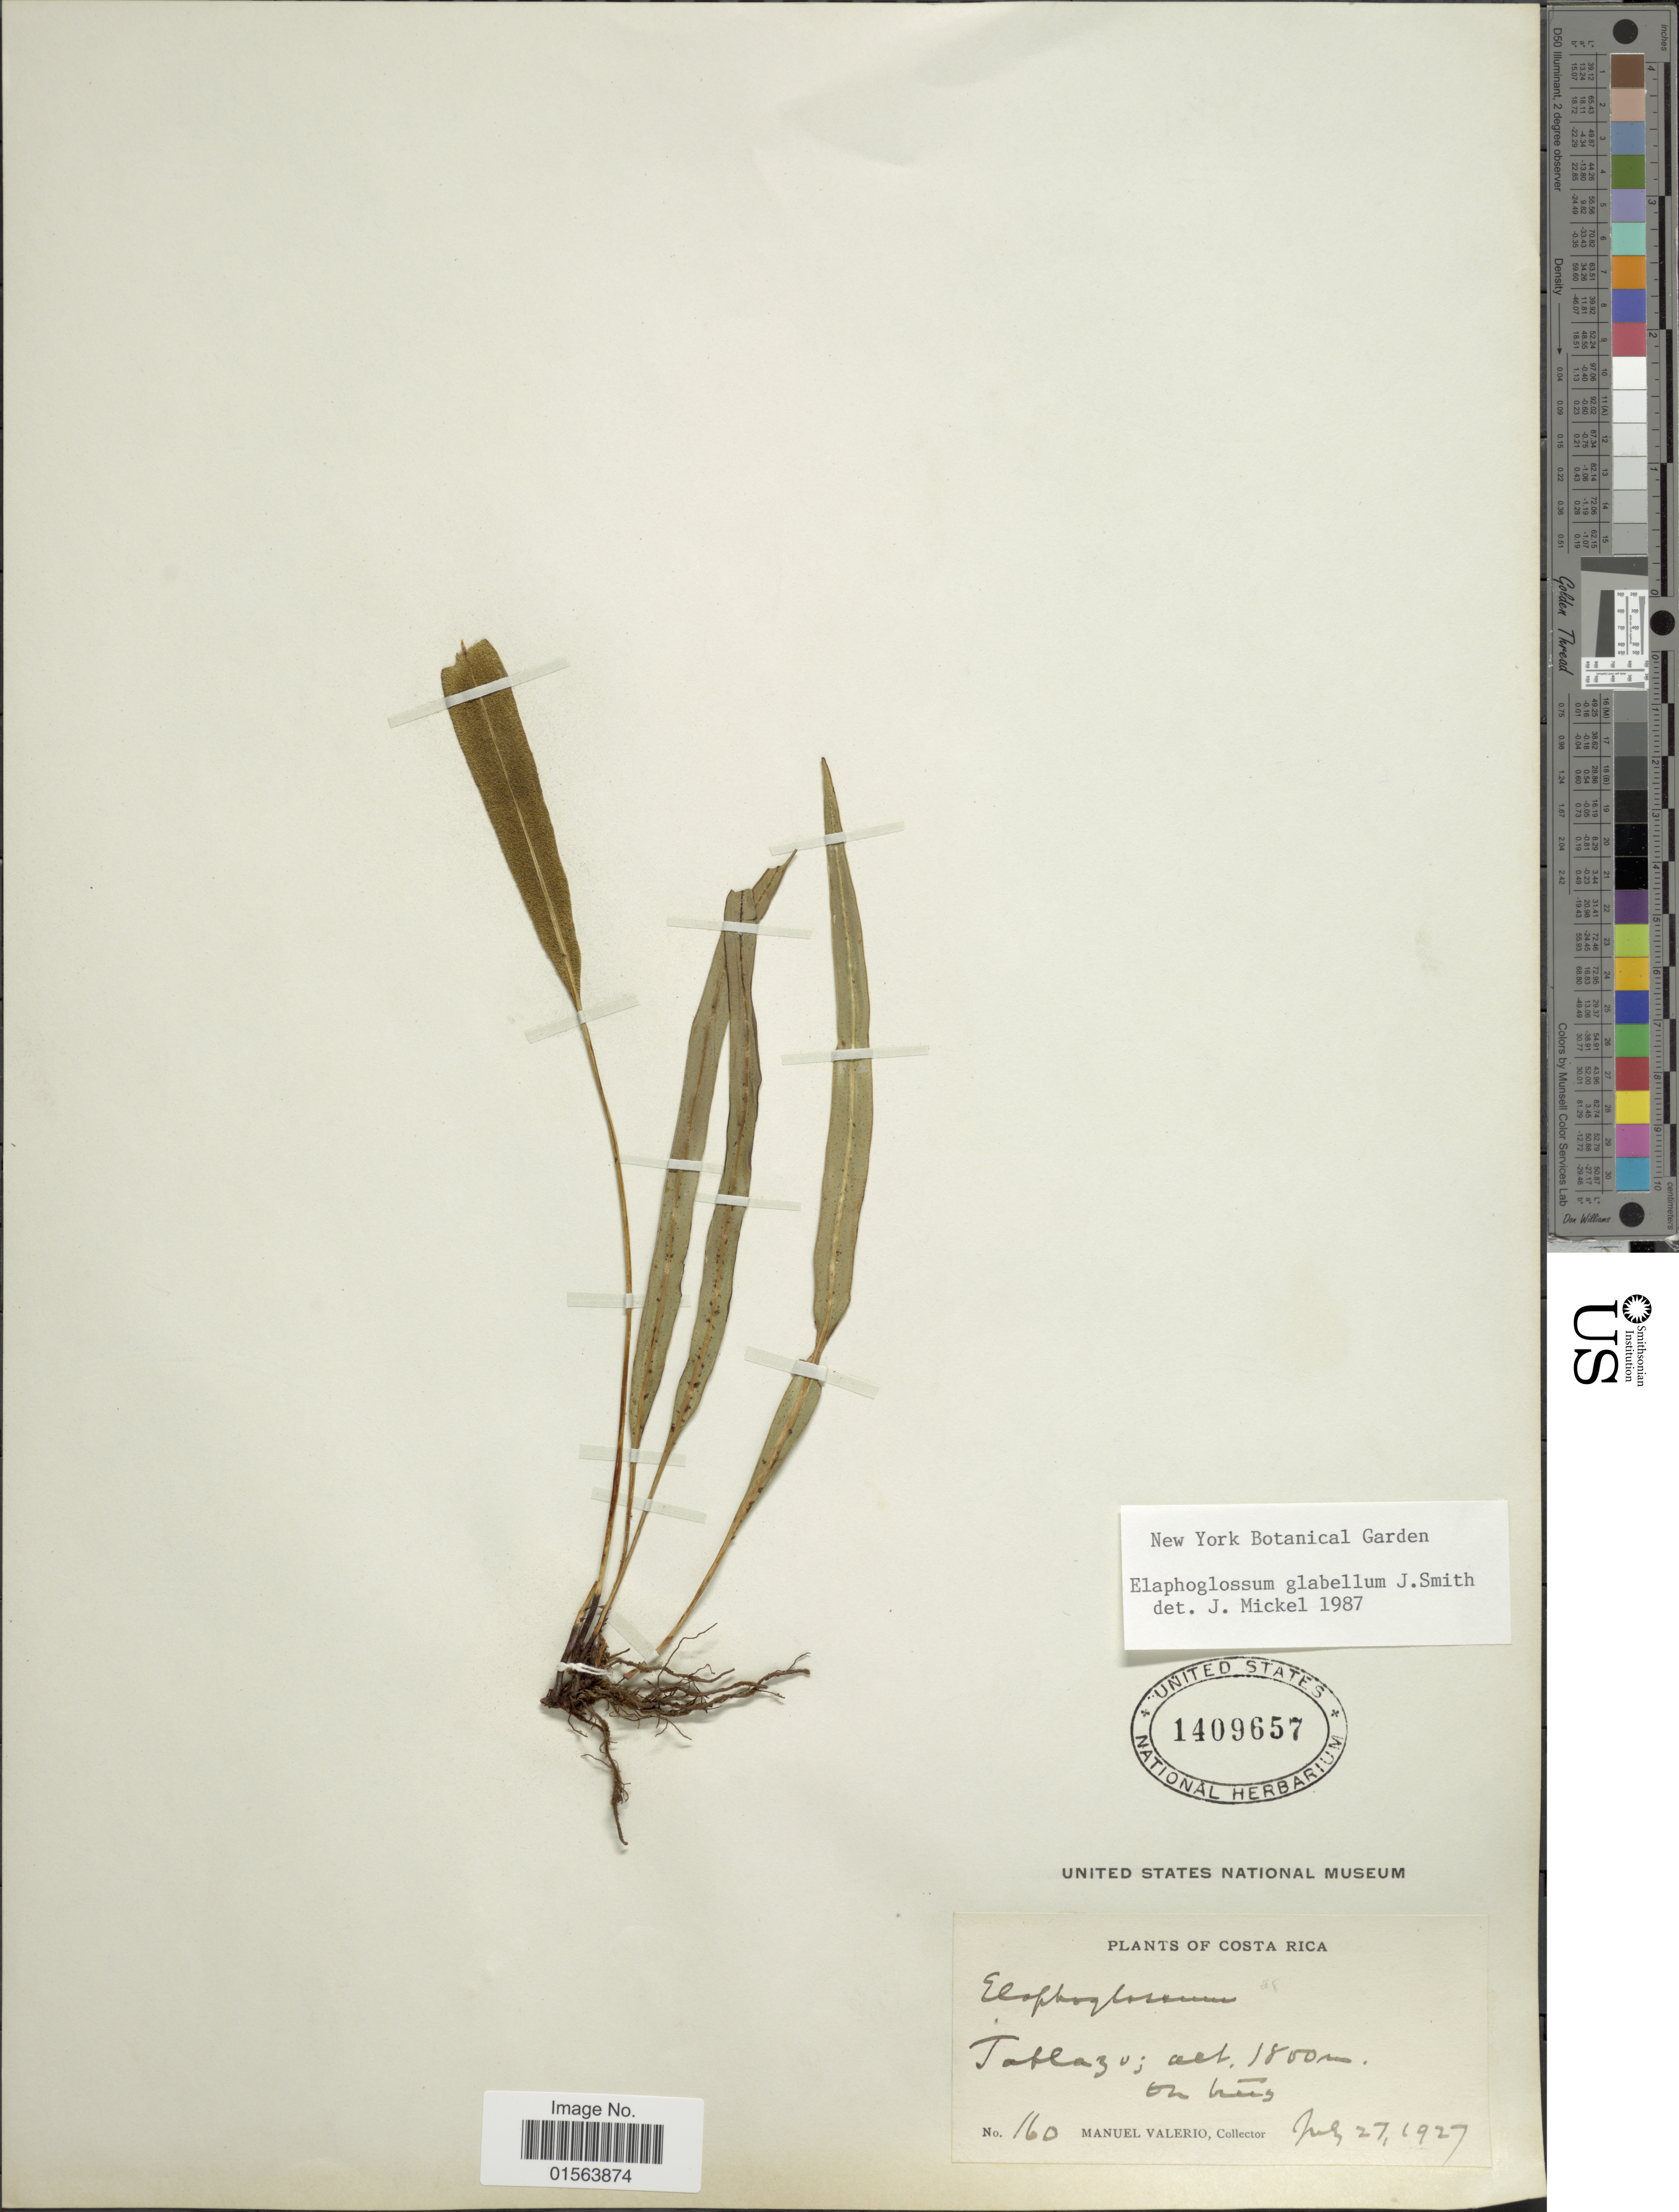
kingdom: Plantae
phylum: Tracheophyta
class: Polypodiopsida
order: Polypodiales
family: Dryopteridaceae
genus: Elaphoglossum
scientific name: Elaphoglossum glabellum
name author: J. Sm.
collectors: M. Valerio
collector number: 160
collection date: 1927-07-27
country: Costa Rica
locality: Tablazo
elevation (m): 1800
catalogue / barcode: US 1409657